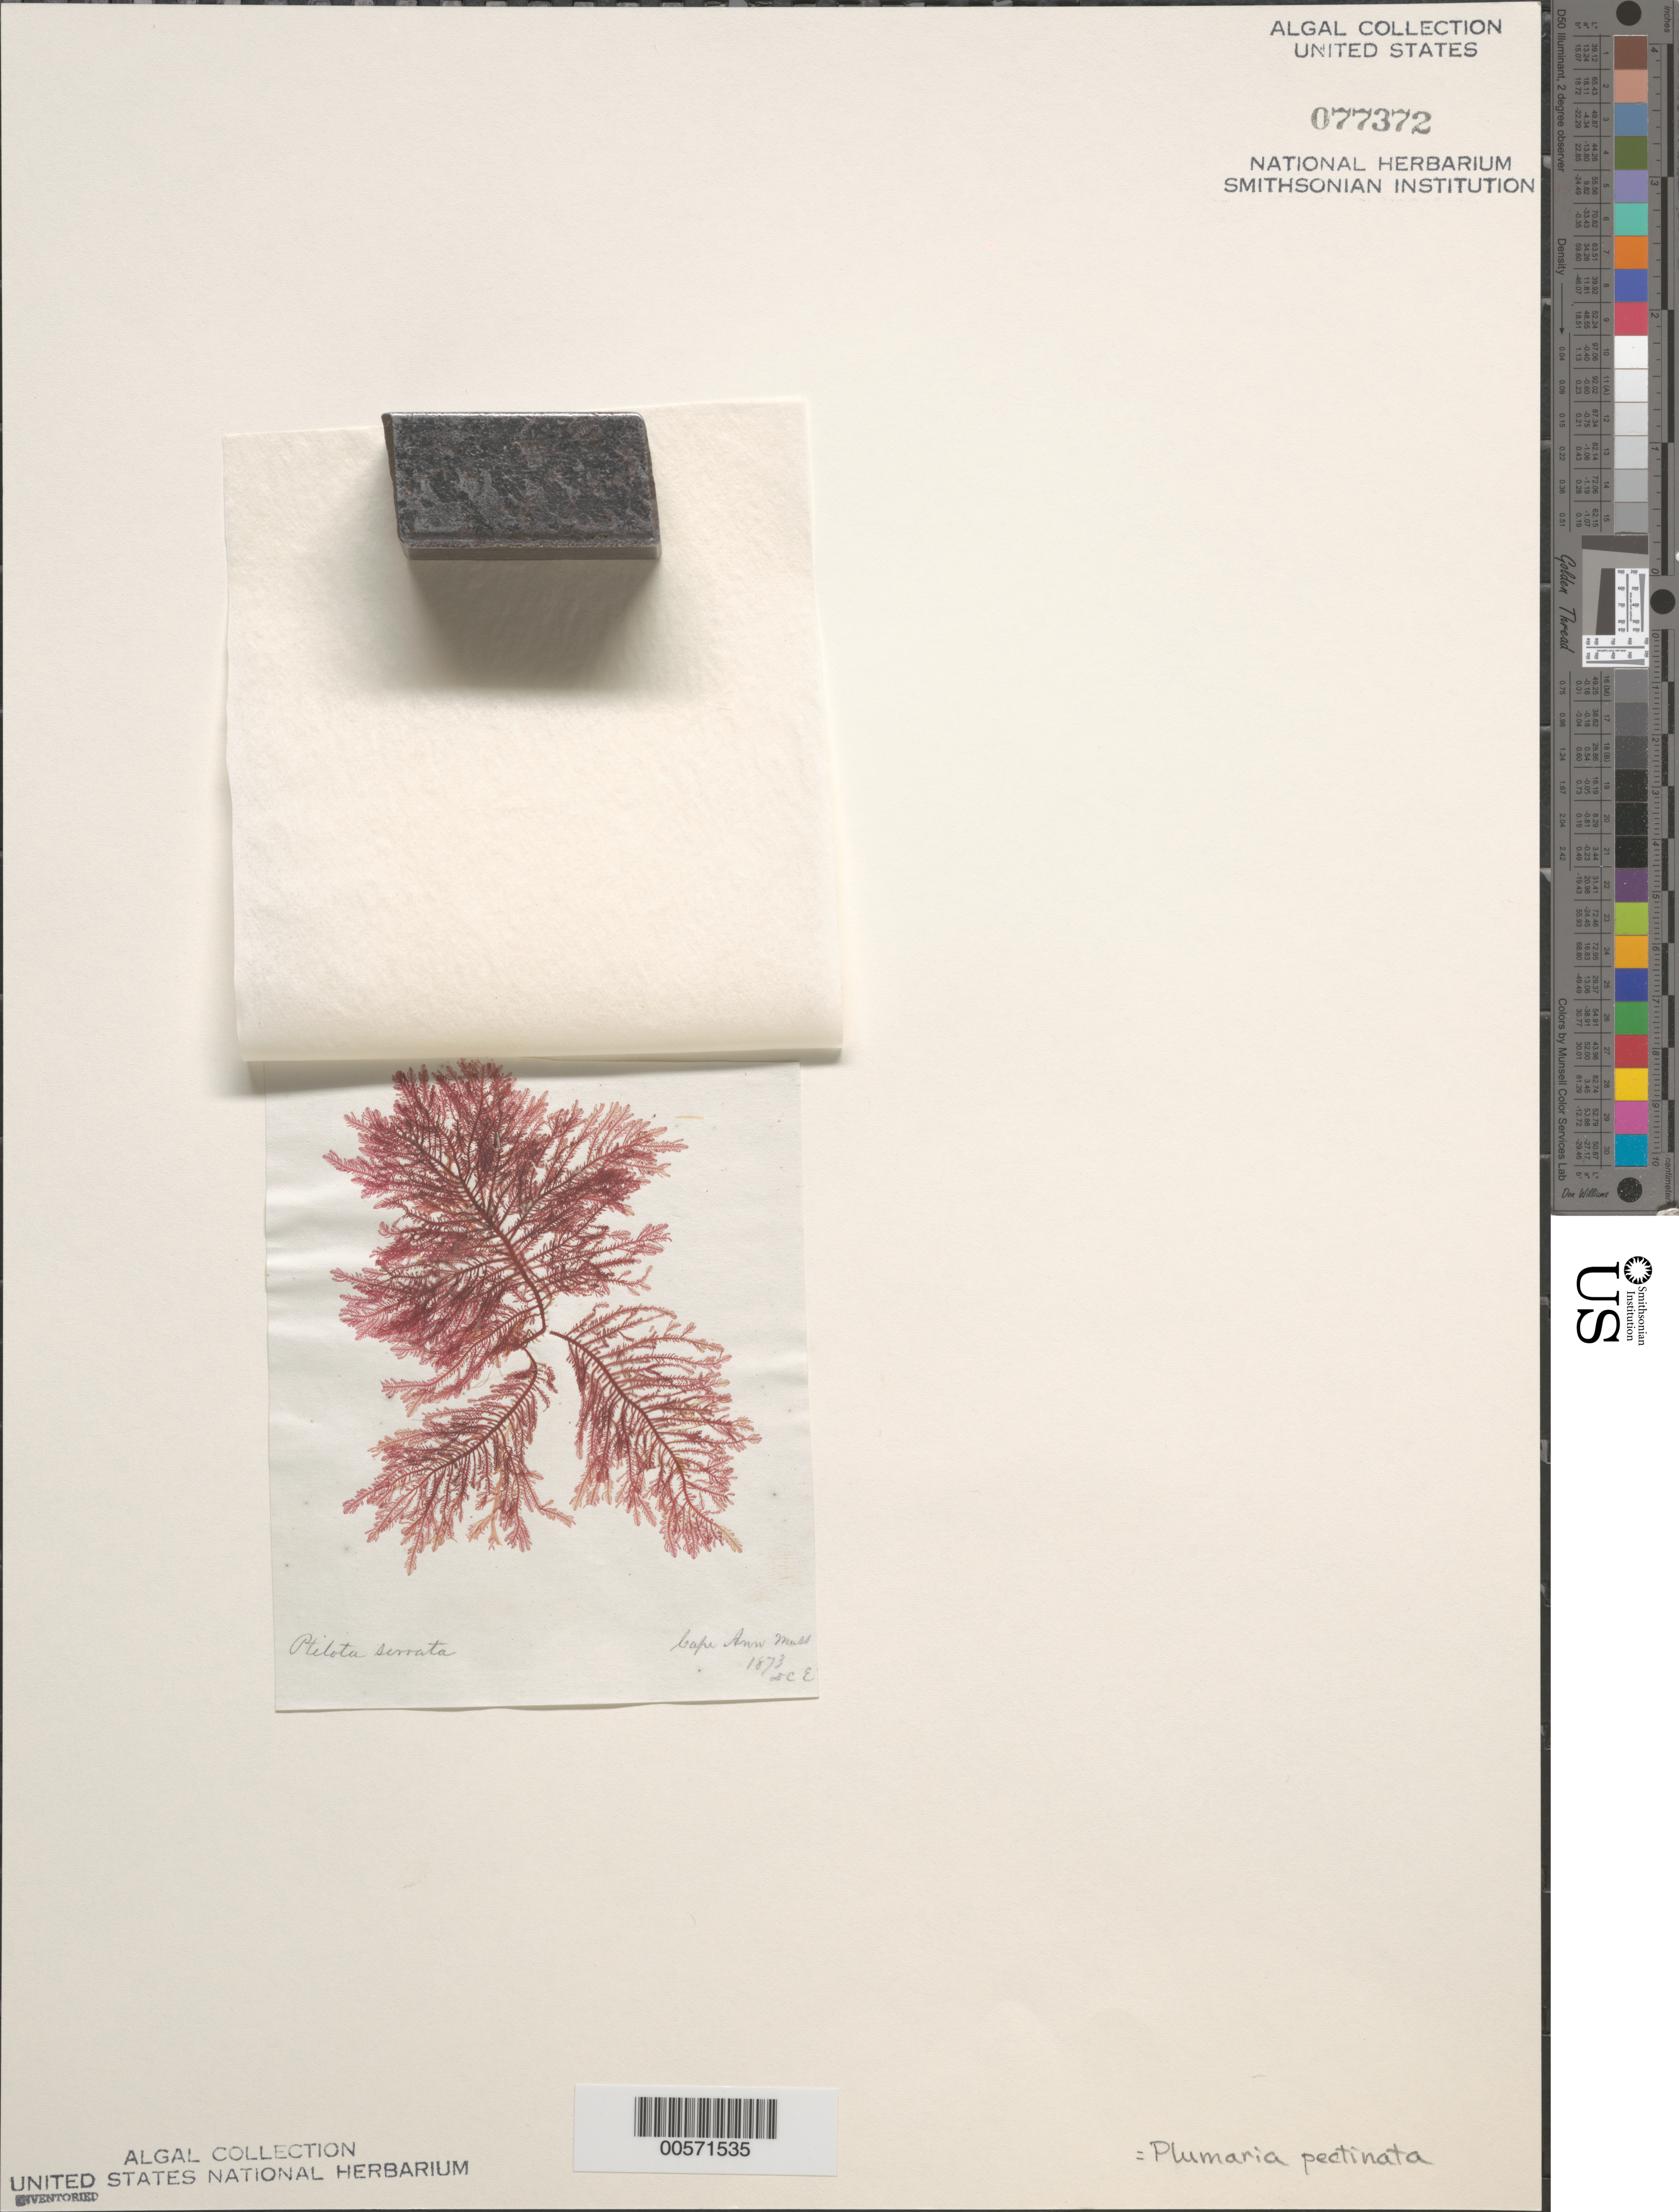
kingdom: Plantae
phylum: Rhodophyta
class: Florideophyceae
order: Ceramiales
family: Wrangeliaceae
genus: Plumaria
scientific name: Plumaria pectinata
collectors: D. C. Eaton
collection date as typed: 1873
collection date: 1873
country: United States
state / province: Massachusetts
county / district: Essex County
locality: Cape Ann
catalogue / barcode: US 77372